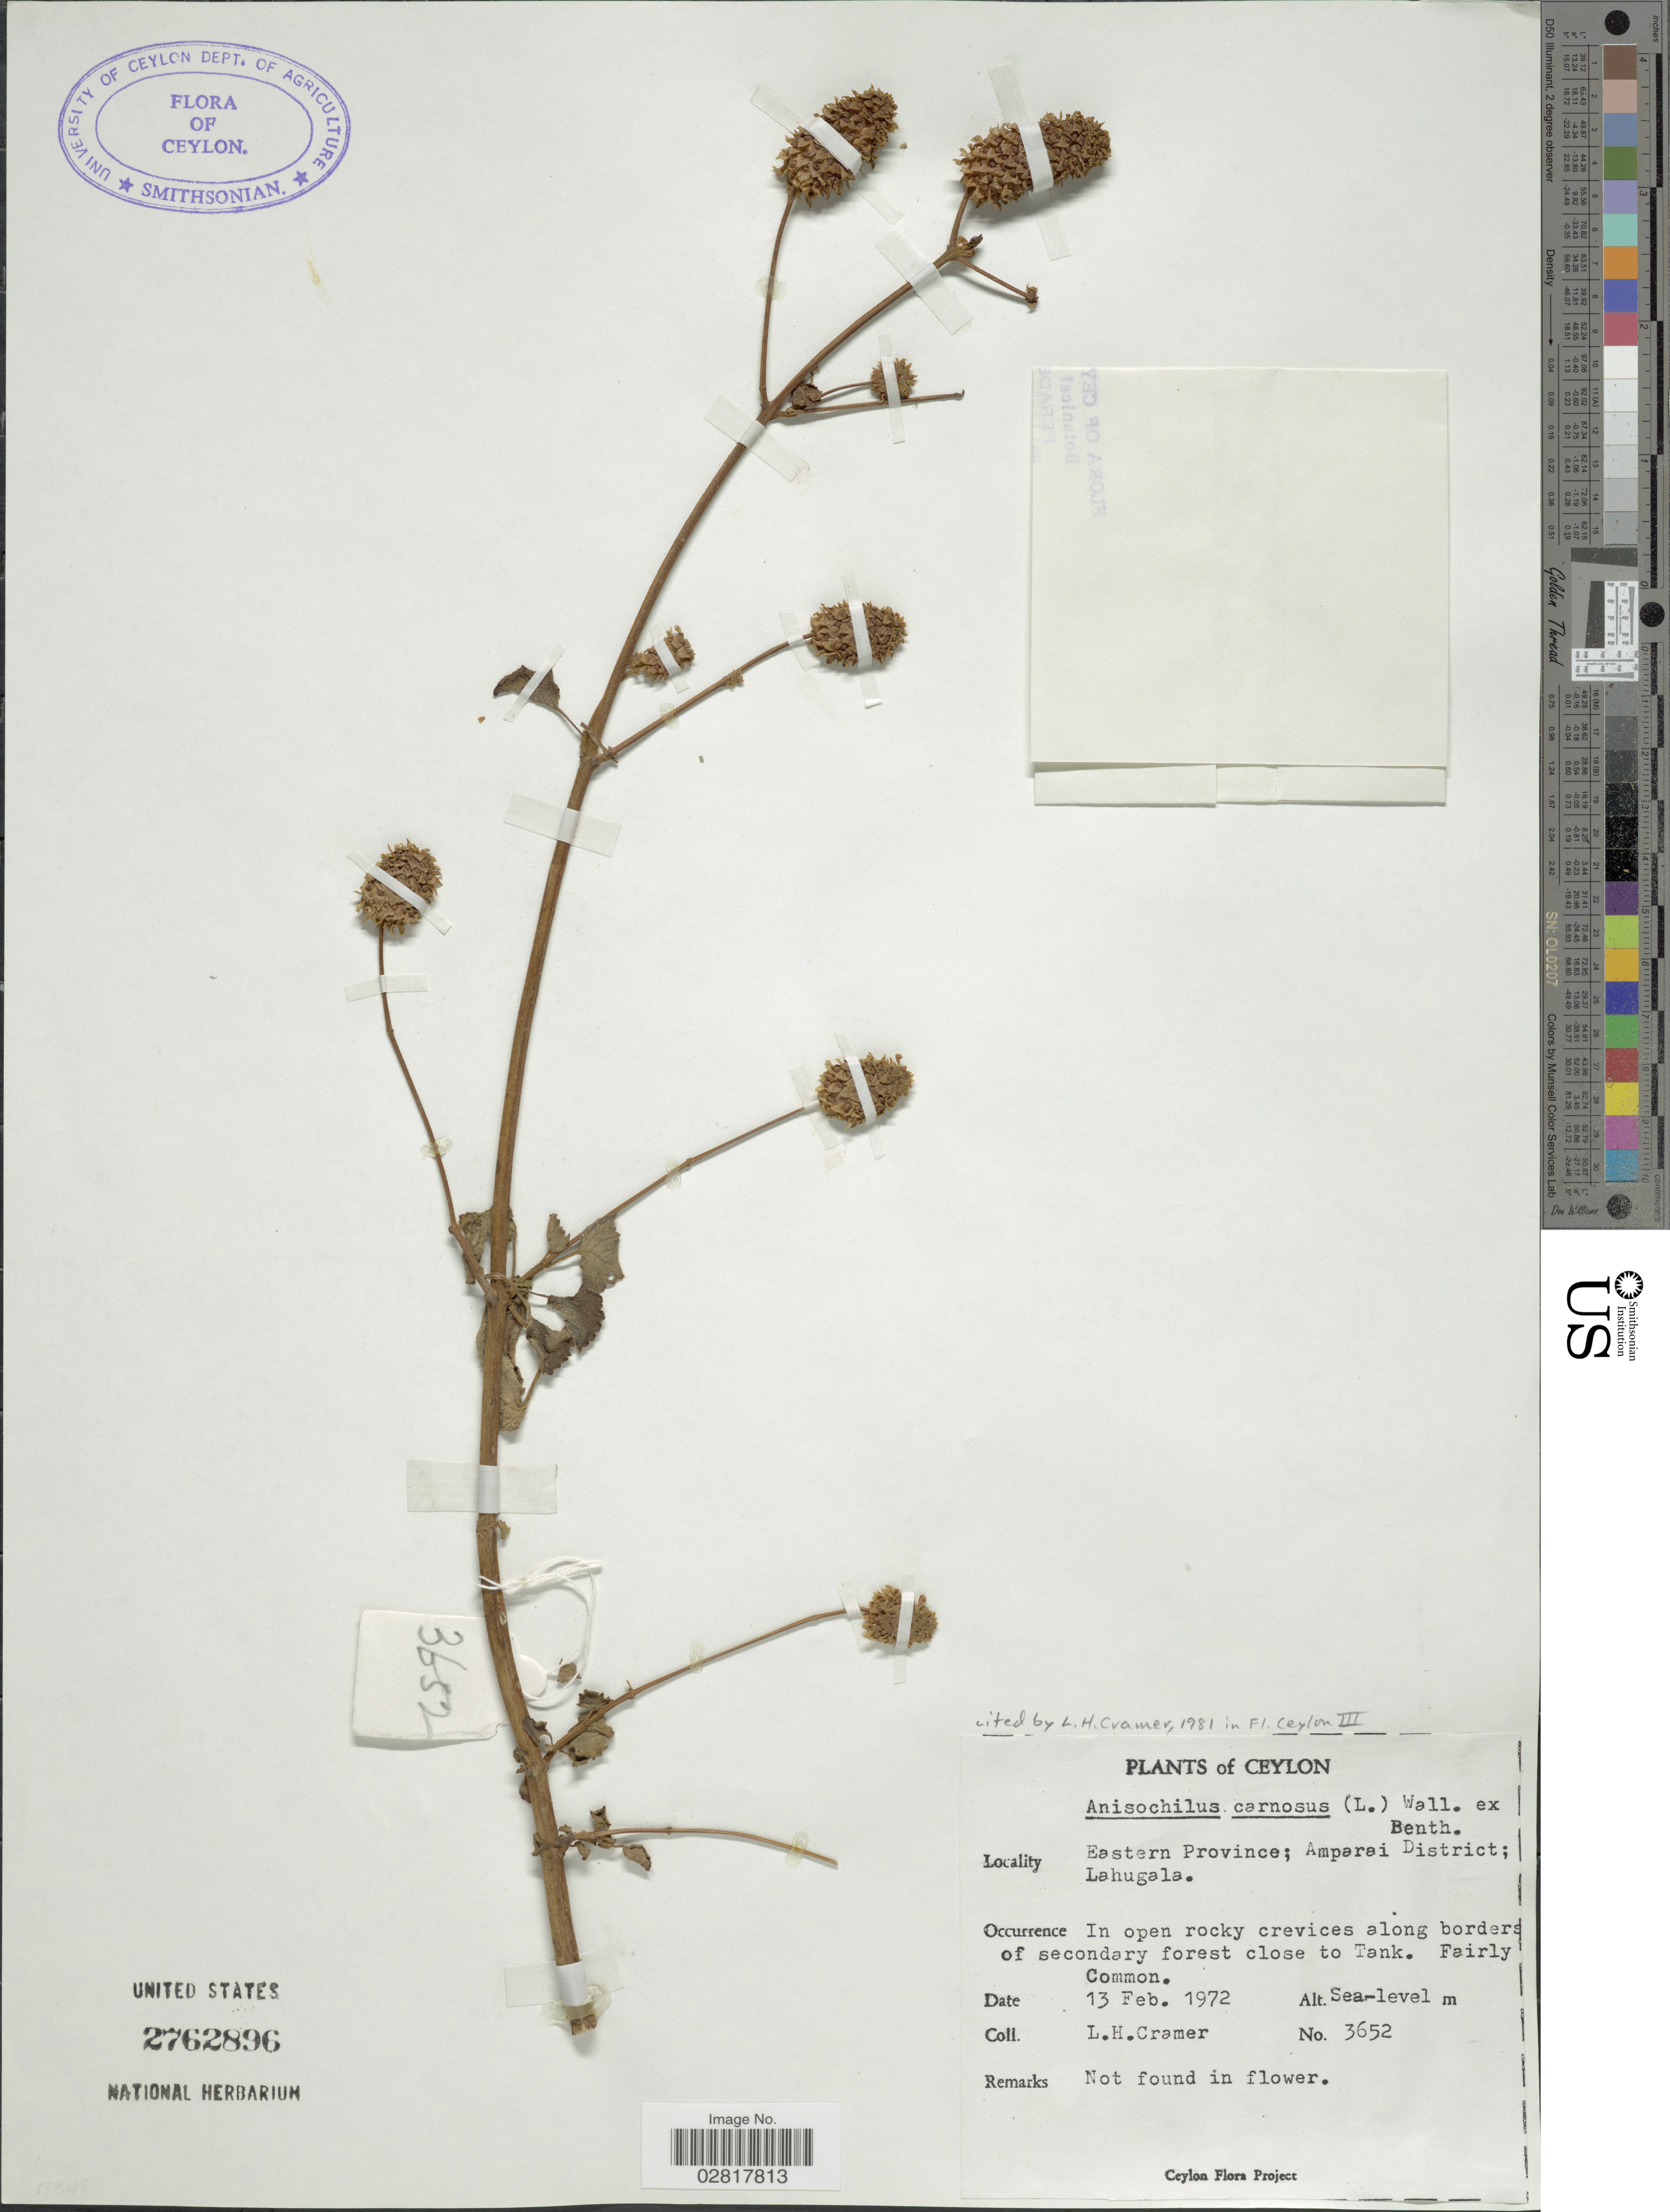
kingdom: Plantae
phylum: Tracheophyta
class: Magnoliopsida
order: Lamiales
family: Lamiaceae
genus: Anisochilus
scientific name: Anisochilus carnosus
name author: (L. f.) Wall. ex Benth.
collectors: L. H. Cramer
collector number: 3652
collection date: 1972-02-13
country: Sri Lanka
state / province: Eastern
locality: Ceylon. Amparai District; Lahugala. Secondary forest close to Tank.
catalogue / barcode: US 2762896